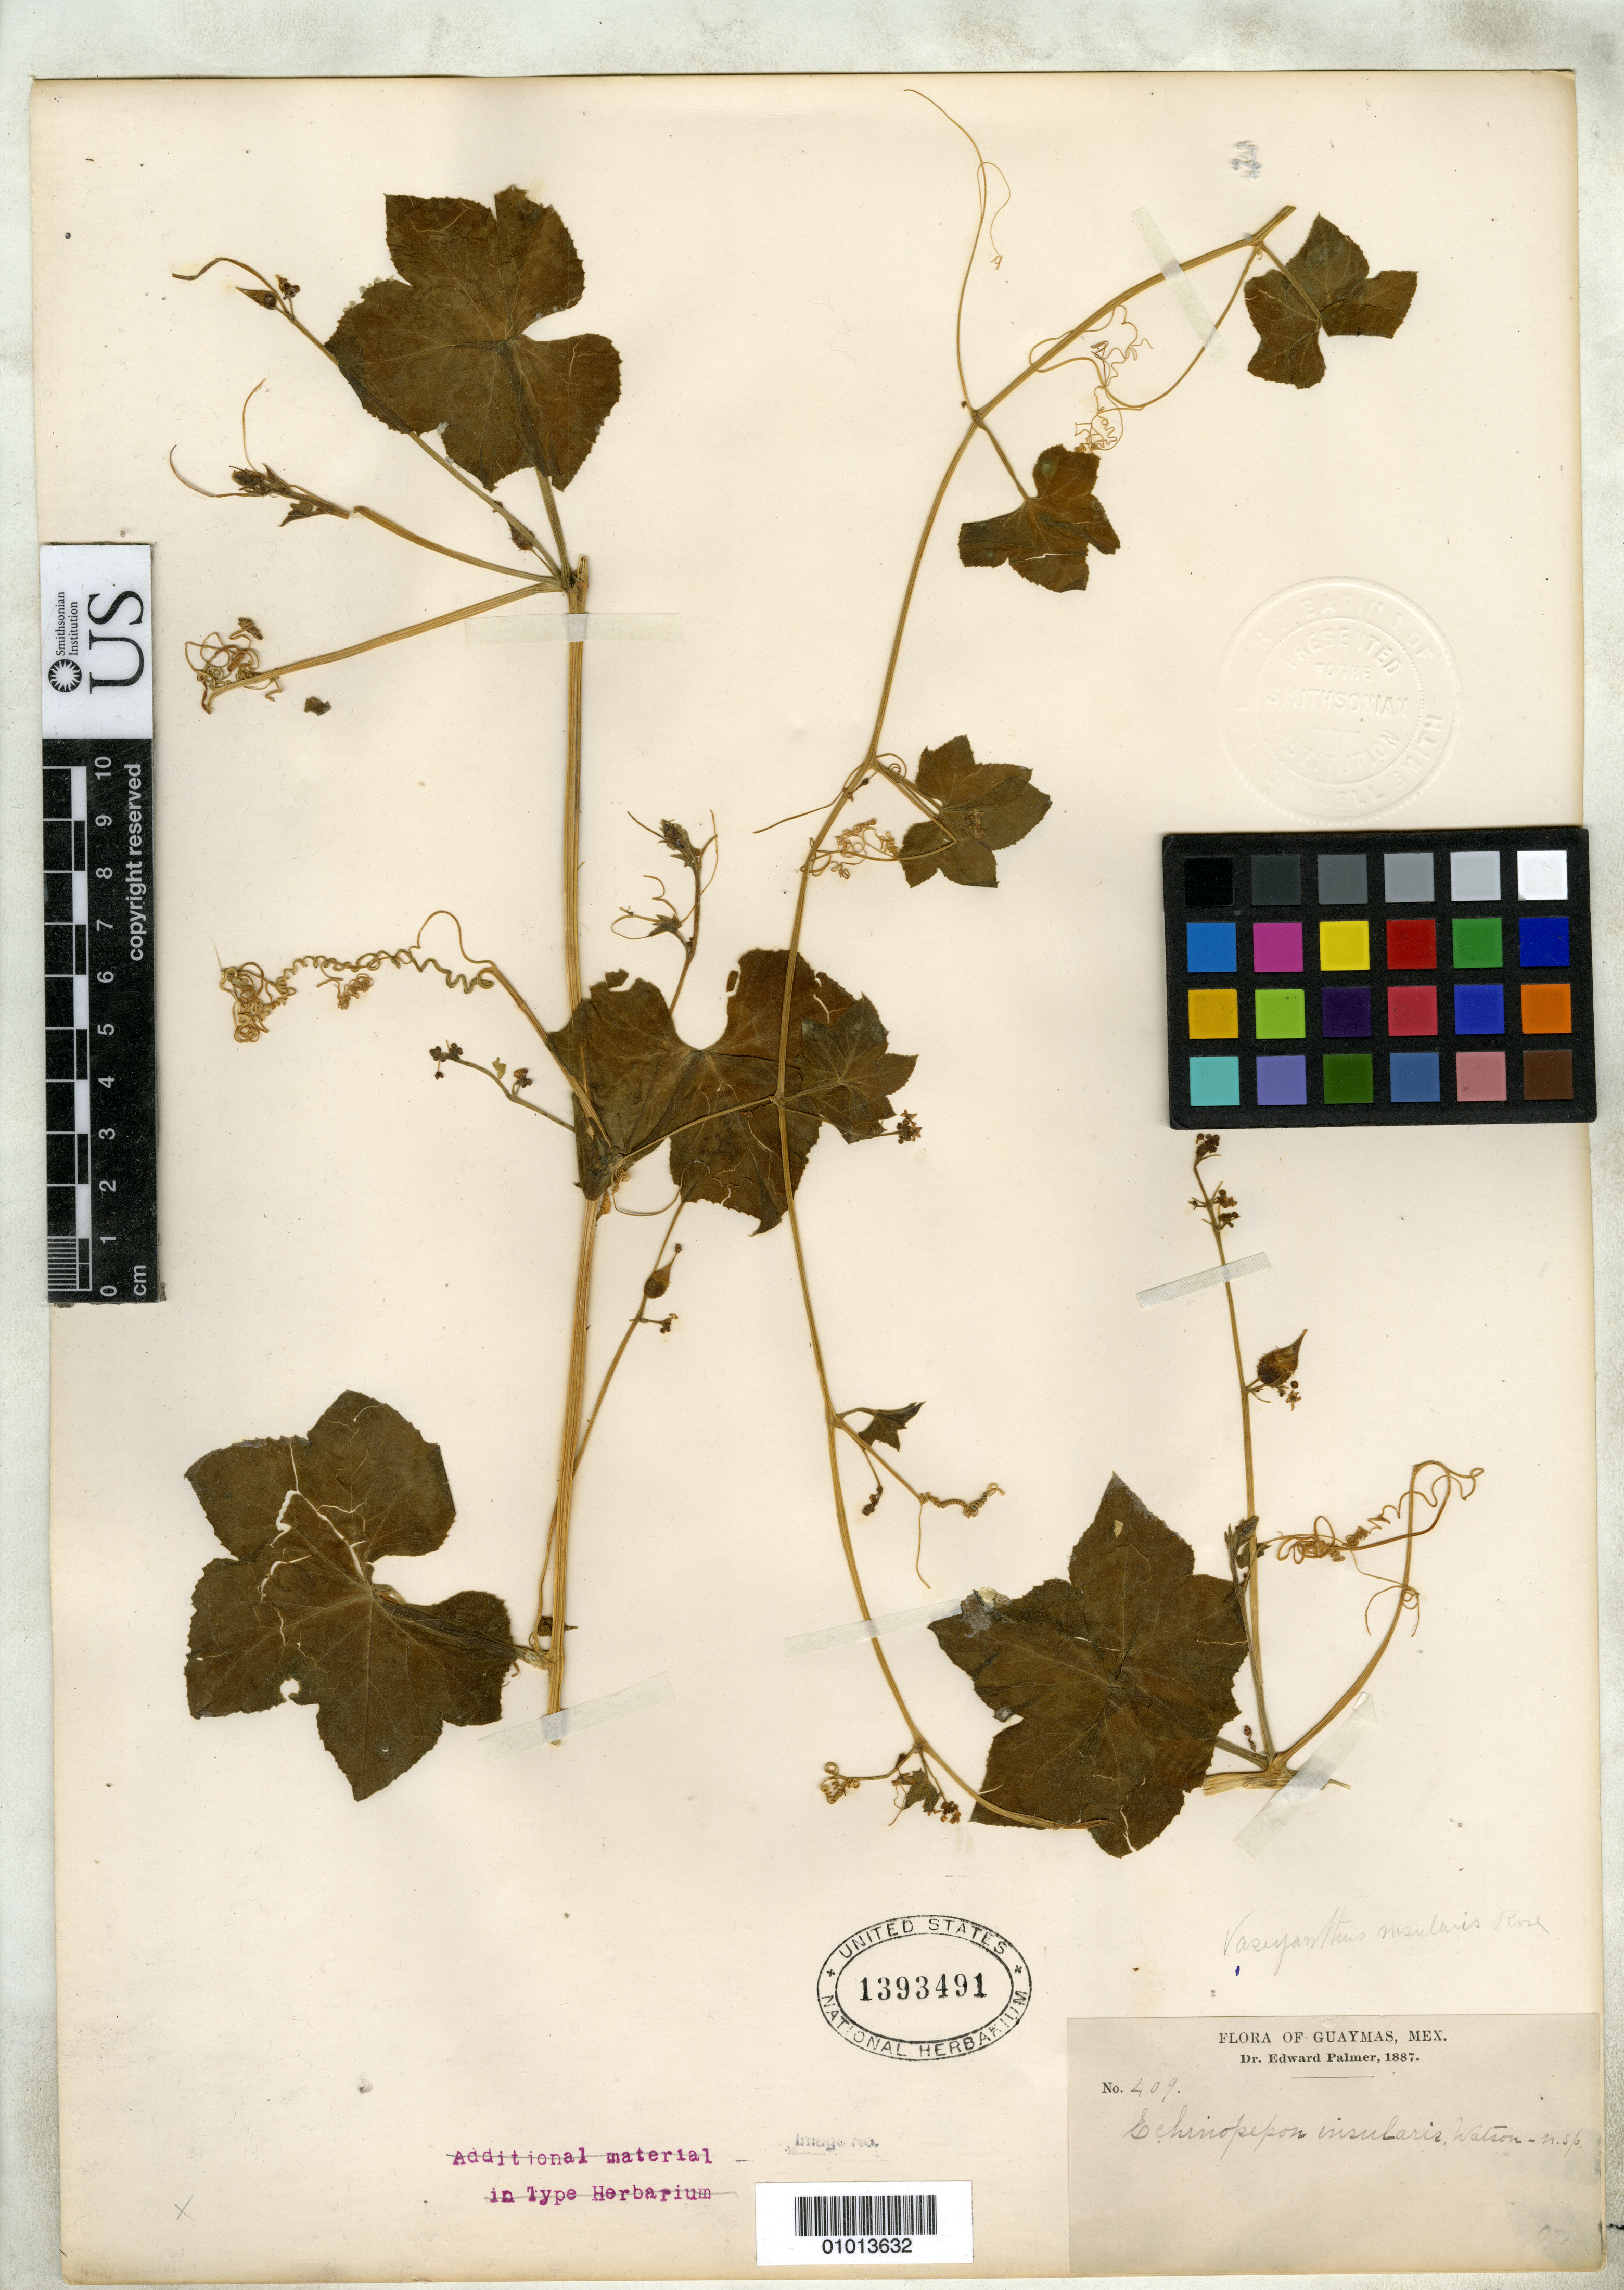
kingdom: Plantae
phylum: Tracheophyta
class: Magnoliopsida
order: Cucurbitales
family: Cucurbitaceae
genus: Echinopepon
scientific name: Echinopepon insularis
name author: S. Watson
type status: Type Collection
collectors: E. Palmer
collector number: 409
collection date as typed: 1887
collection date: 1887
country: Mexico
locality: Guaymas.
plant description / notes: Specimen ex John Donnell Smith Herbarium.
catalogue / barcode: US 1393491